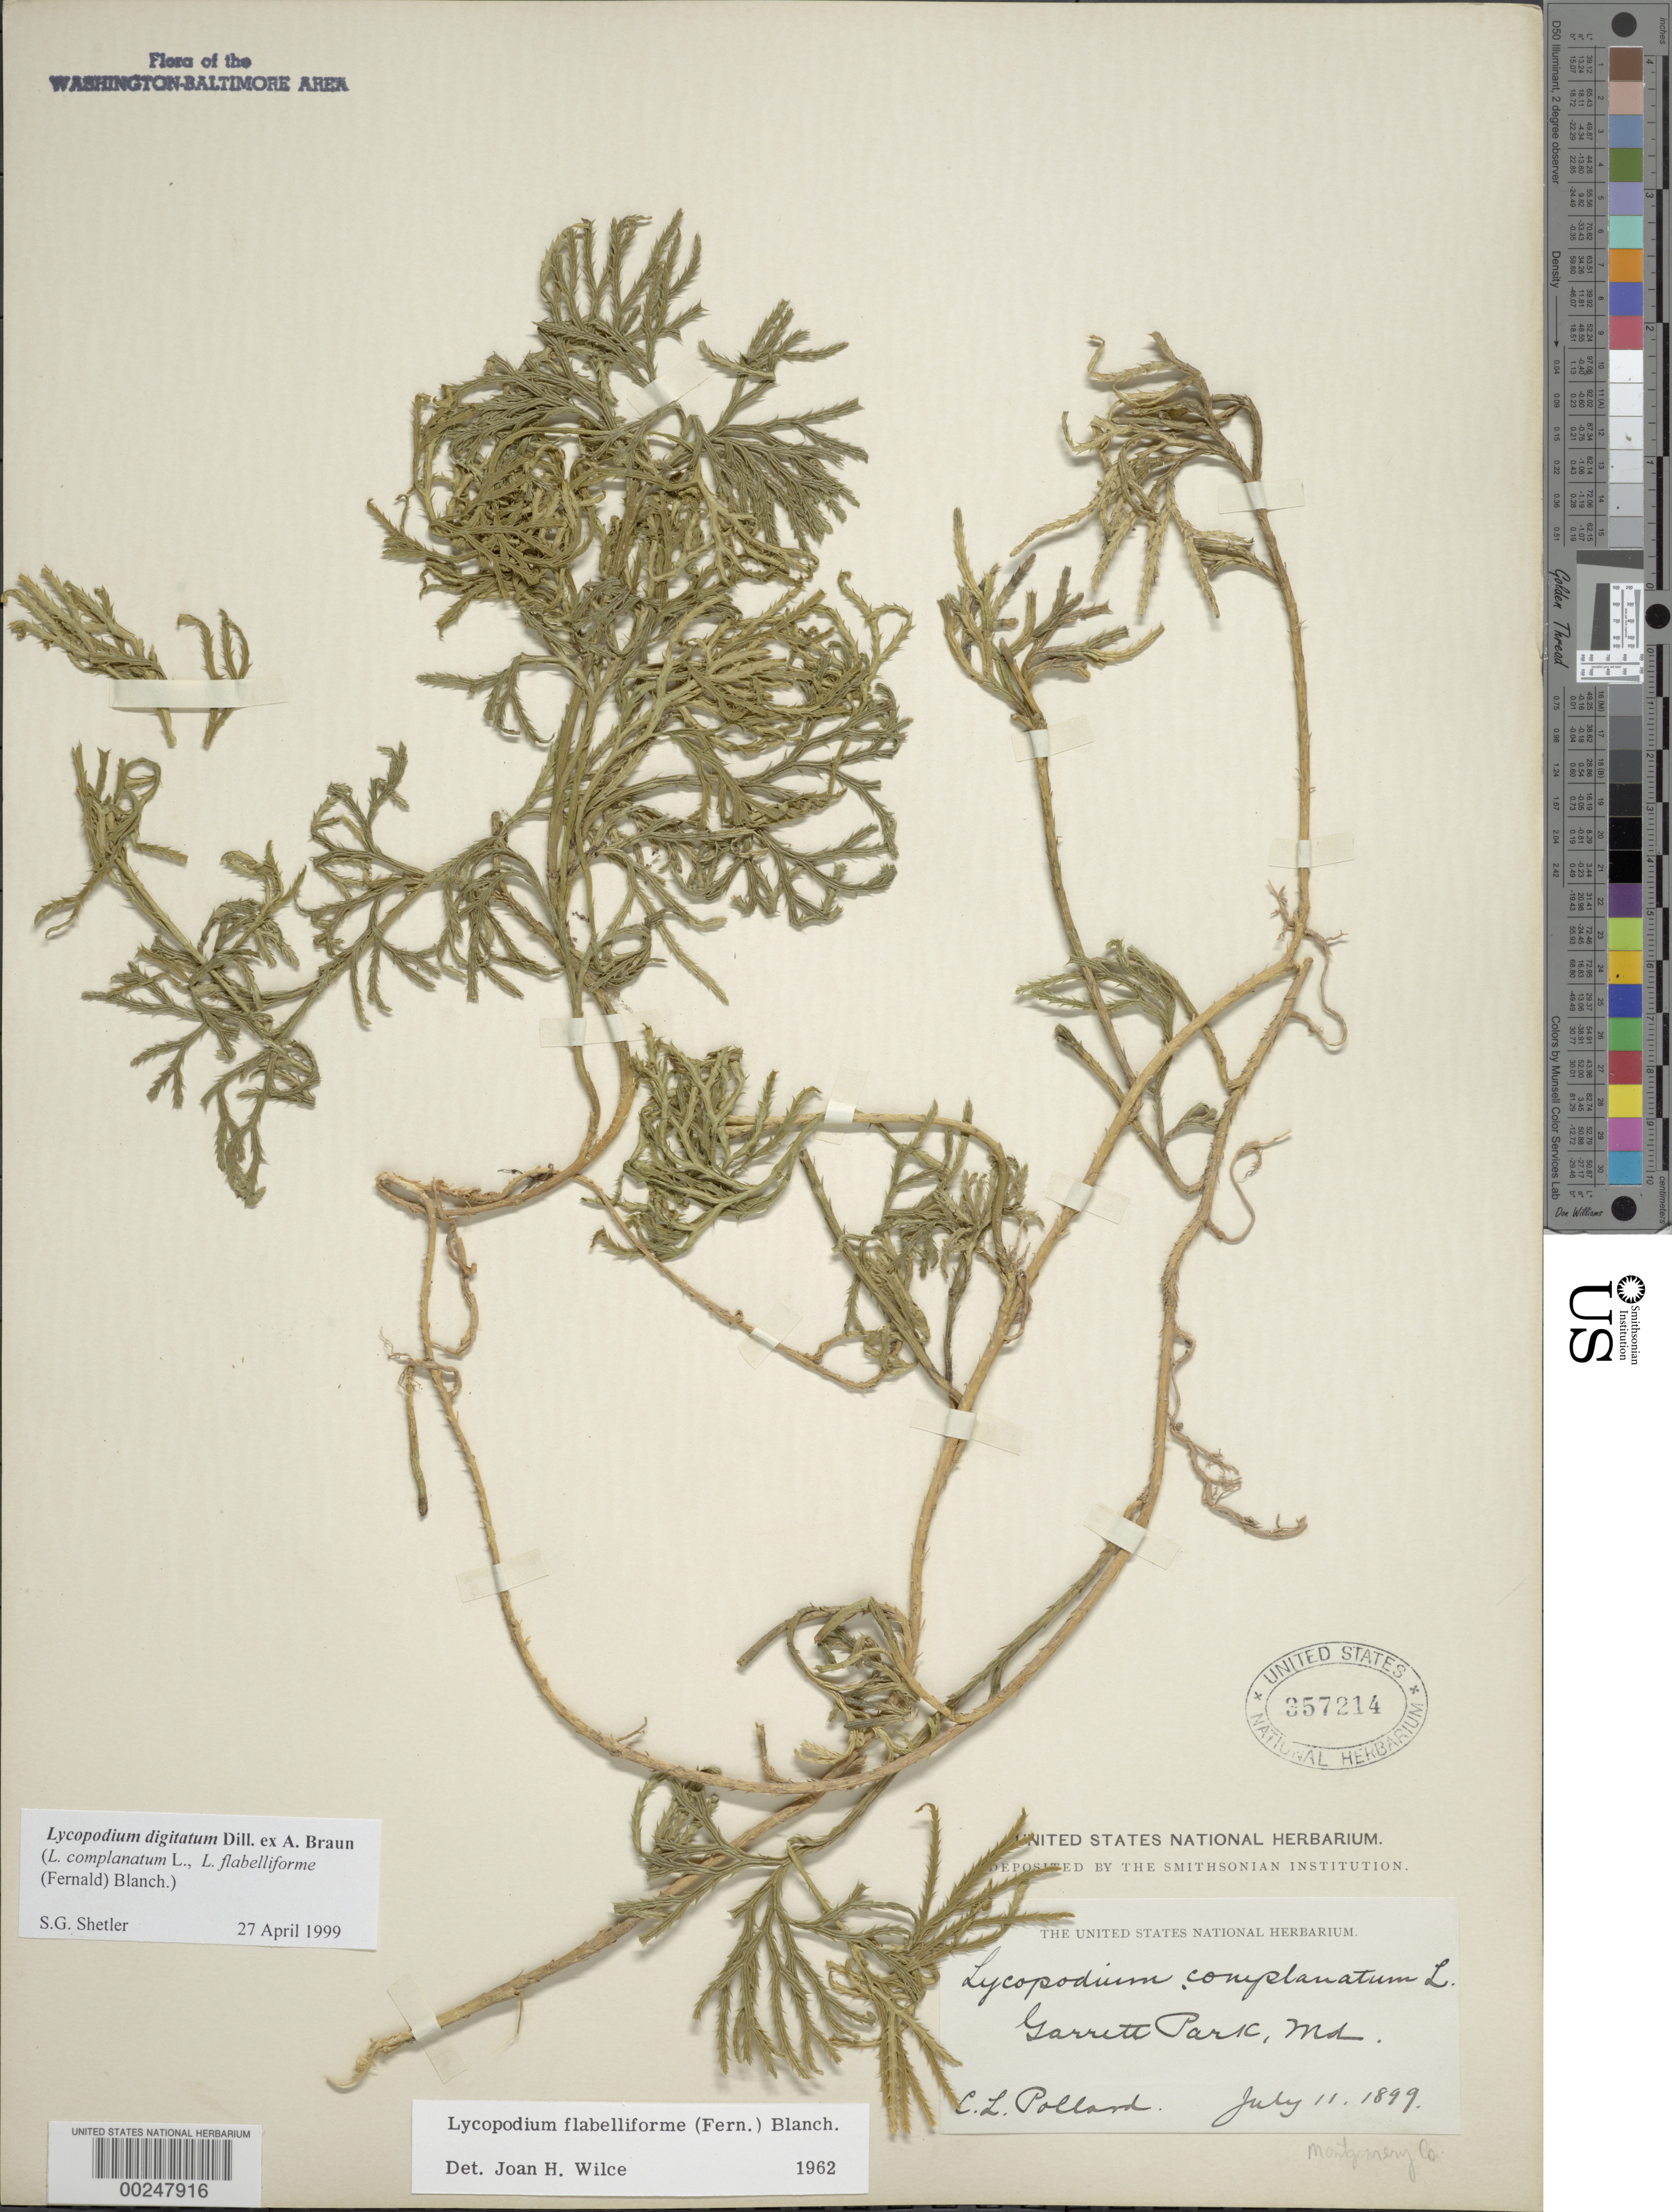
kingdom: Plantae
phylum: Tracheophyta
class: Lycopodiopsida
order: Lycopodiales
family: Lycopodiaceae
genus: Diphasiastrum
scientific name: Diphasiastrum digitatum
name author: (Dill. ex A. Braun) Holub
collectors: C. L. Pollard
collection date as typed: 11 Jul 1849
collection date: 1849-07-11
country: United States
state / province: Maryland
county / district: Montgomery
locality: Garrett Park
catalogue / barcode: US 357214